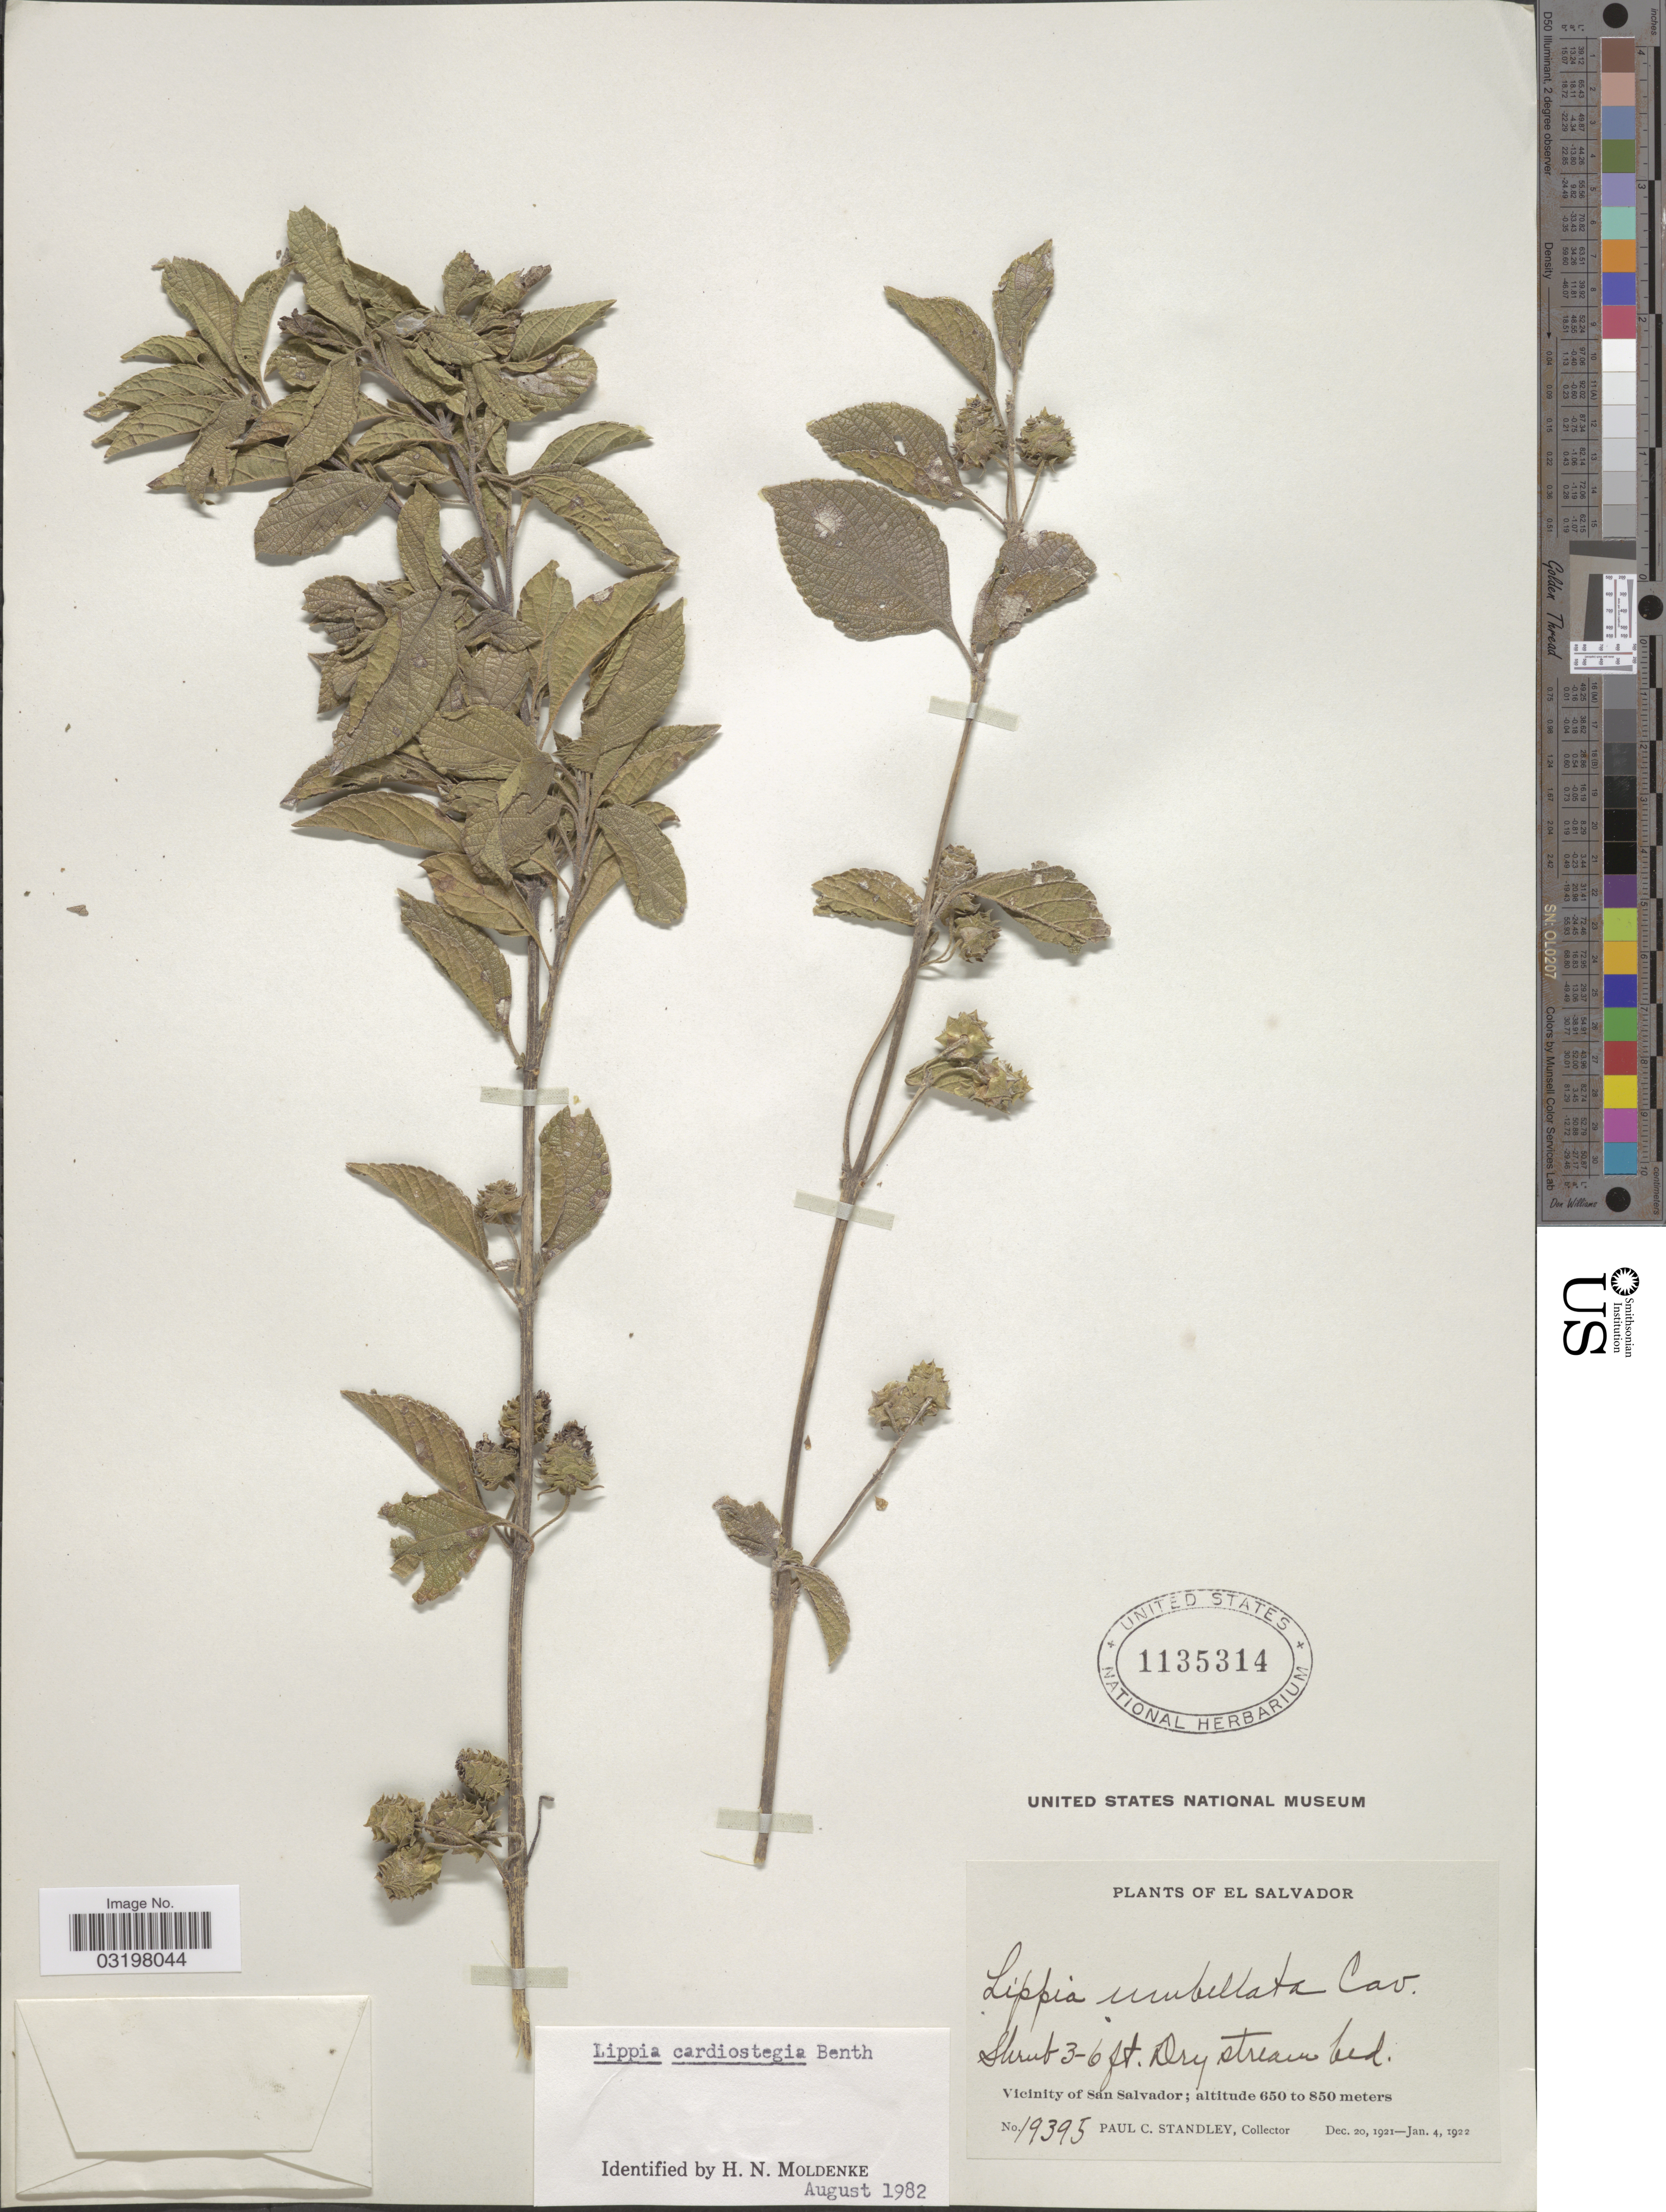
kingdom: Plantae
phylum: Tracheophyta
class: Magnoliopsida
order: Lamiales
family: Verbenaceae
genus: Lippia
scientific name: Lippia cardiostegia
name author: Benth.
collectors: P. C. Standley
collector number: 19395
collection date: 1921-12-20/1922-01-04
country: El Salvador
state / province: San Salvador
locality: Vicinity of San Salvador.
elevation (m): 650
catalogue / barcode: US 1135314